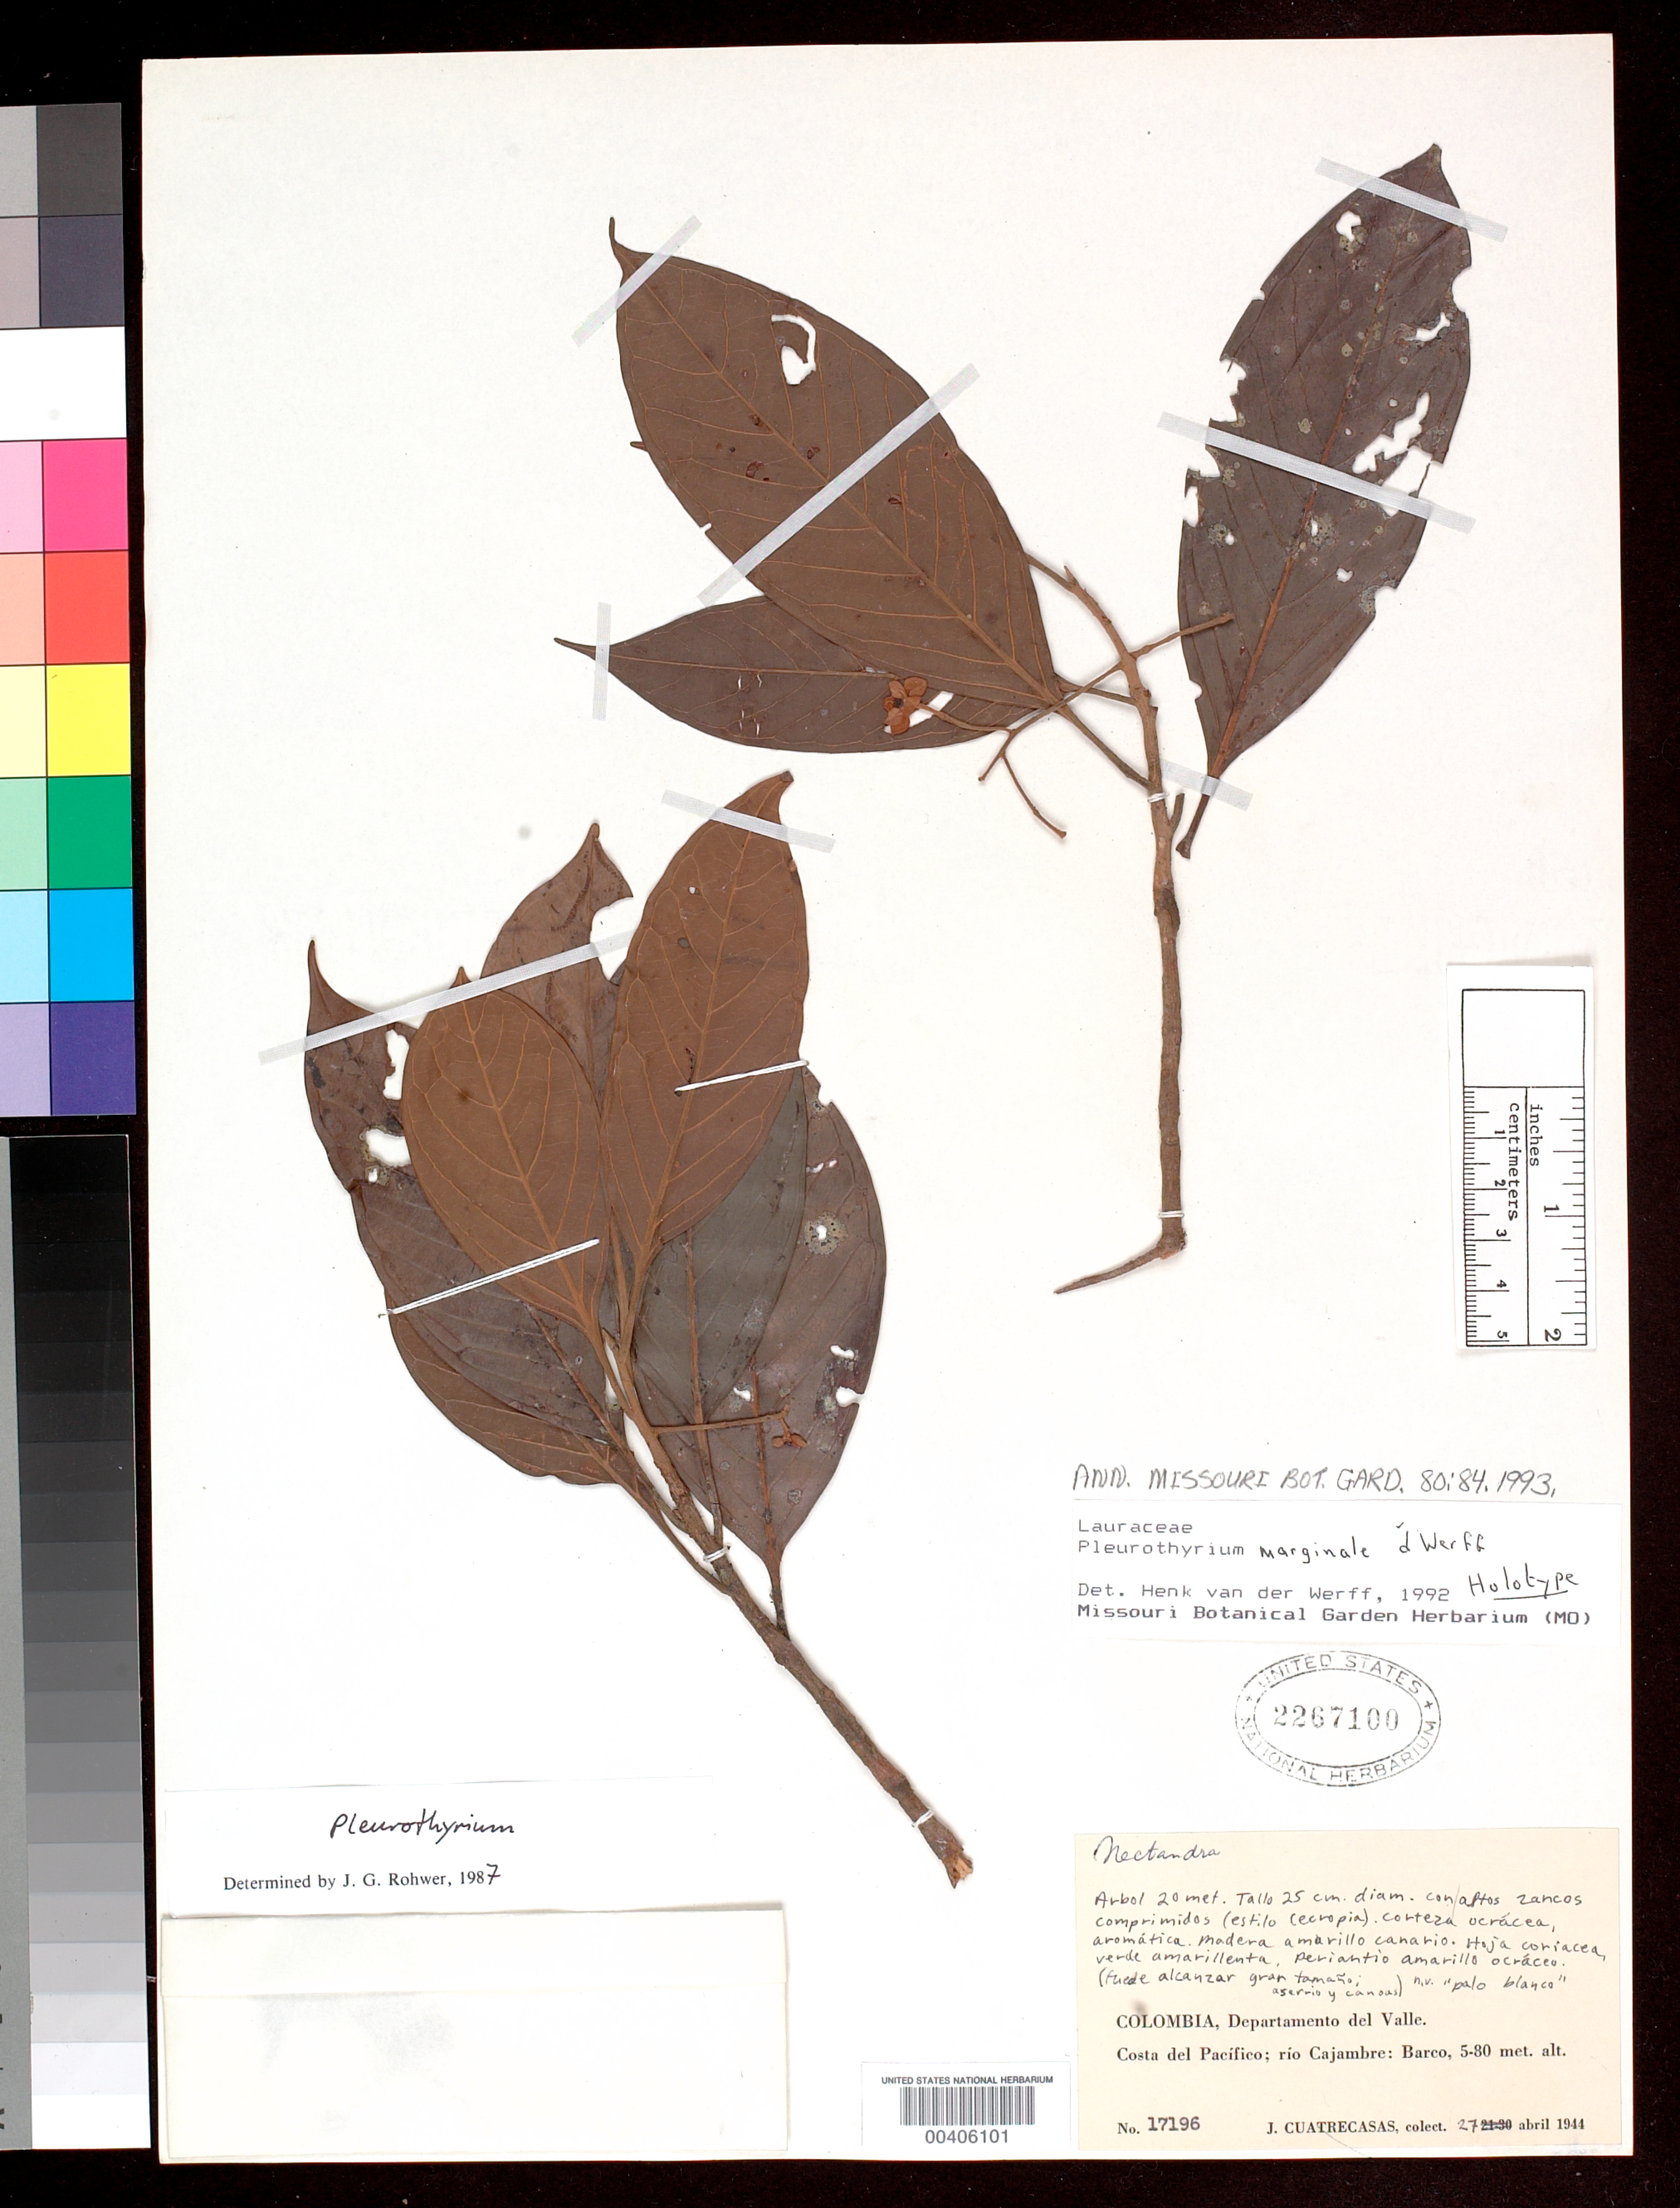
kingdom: Plantae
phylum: Tracheophyta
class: Magnoliopsida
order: Laurales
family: Lauraceae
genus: Pleurothyrium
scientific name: Pleurothyrium marginale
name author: van der Werff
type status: Isotype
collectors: J. Cuatrecasas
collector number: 17196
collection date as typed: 27 Apr 1944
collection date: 1944-04-27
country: Colombia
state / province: Valle del Cauca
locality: Costa del Pacifico, Rio Cajambre. Barco.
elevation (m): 5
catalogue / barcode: US 2267100